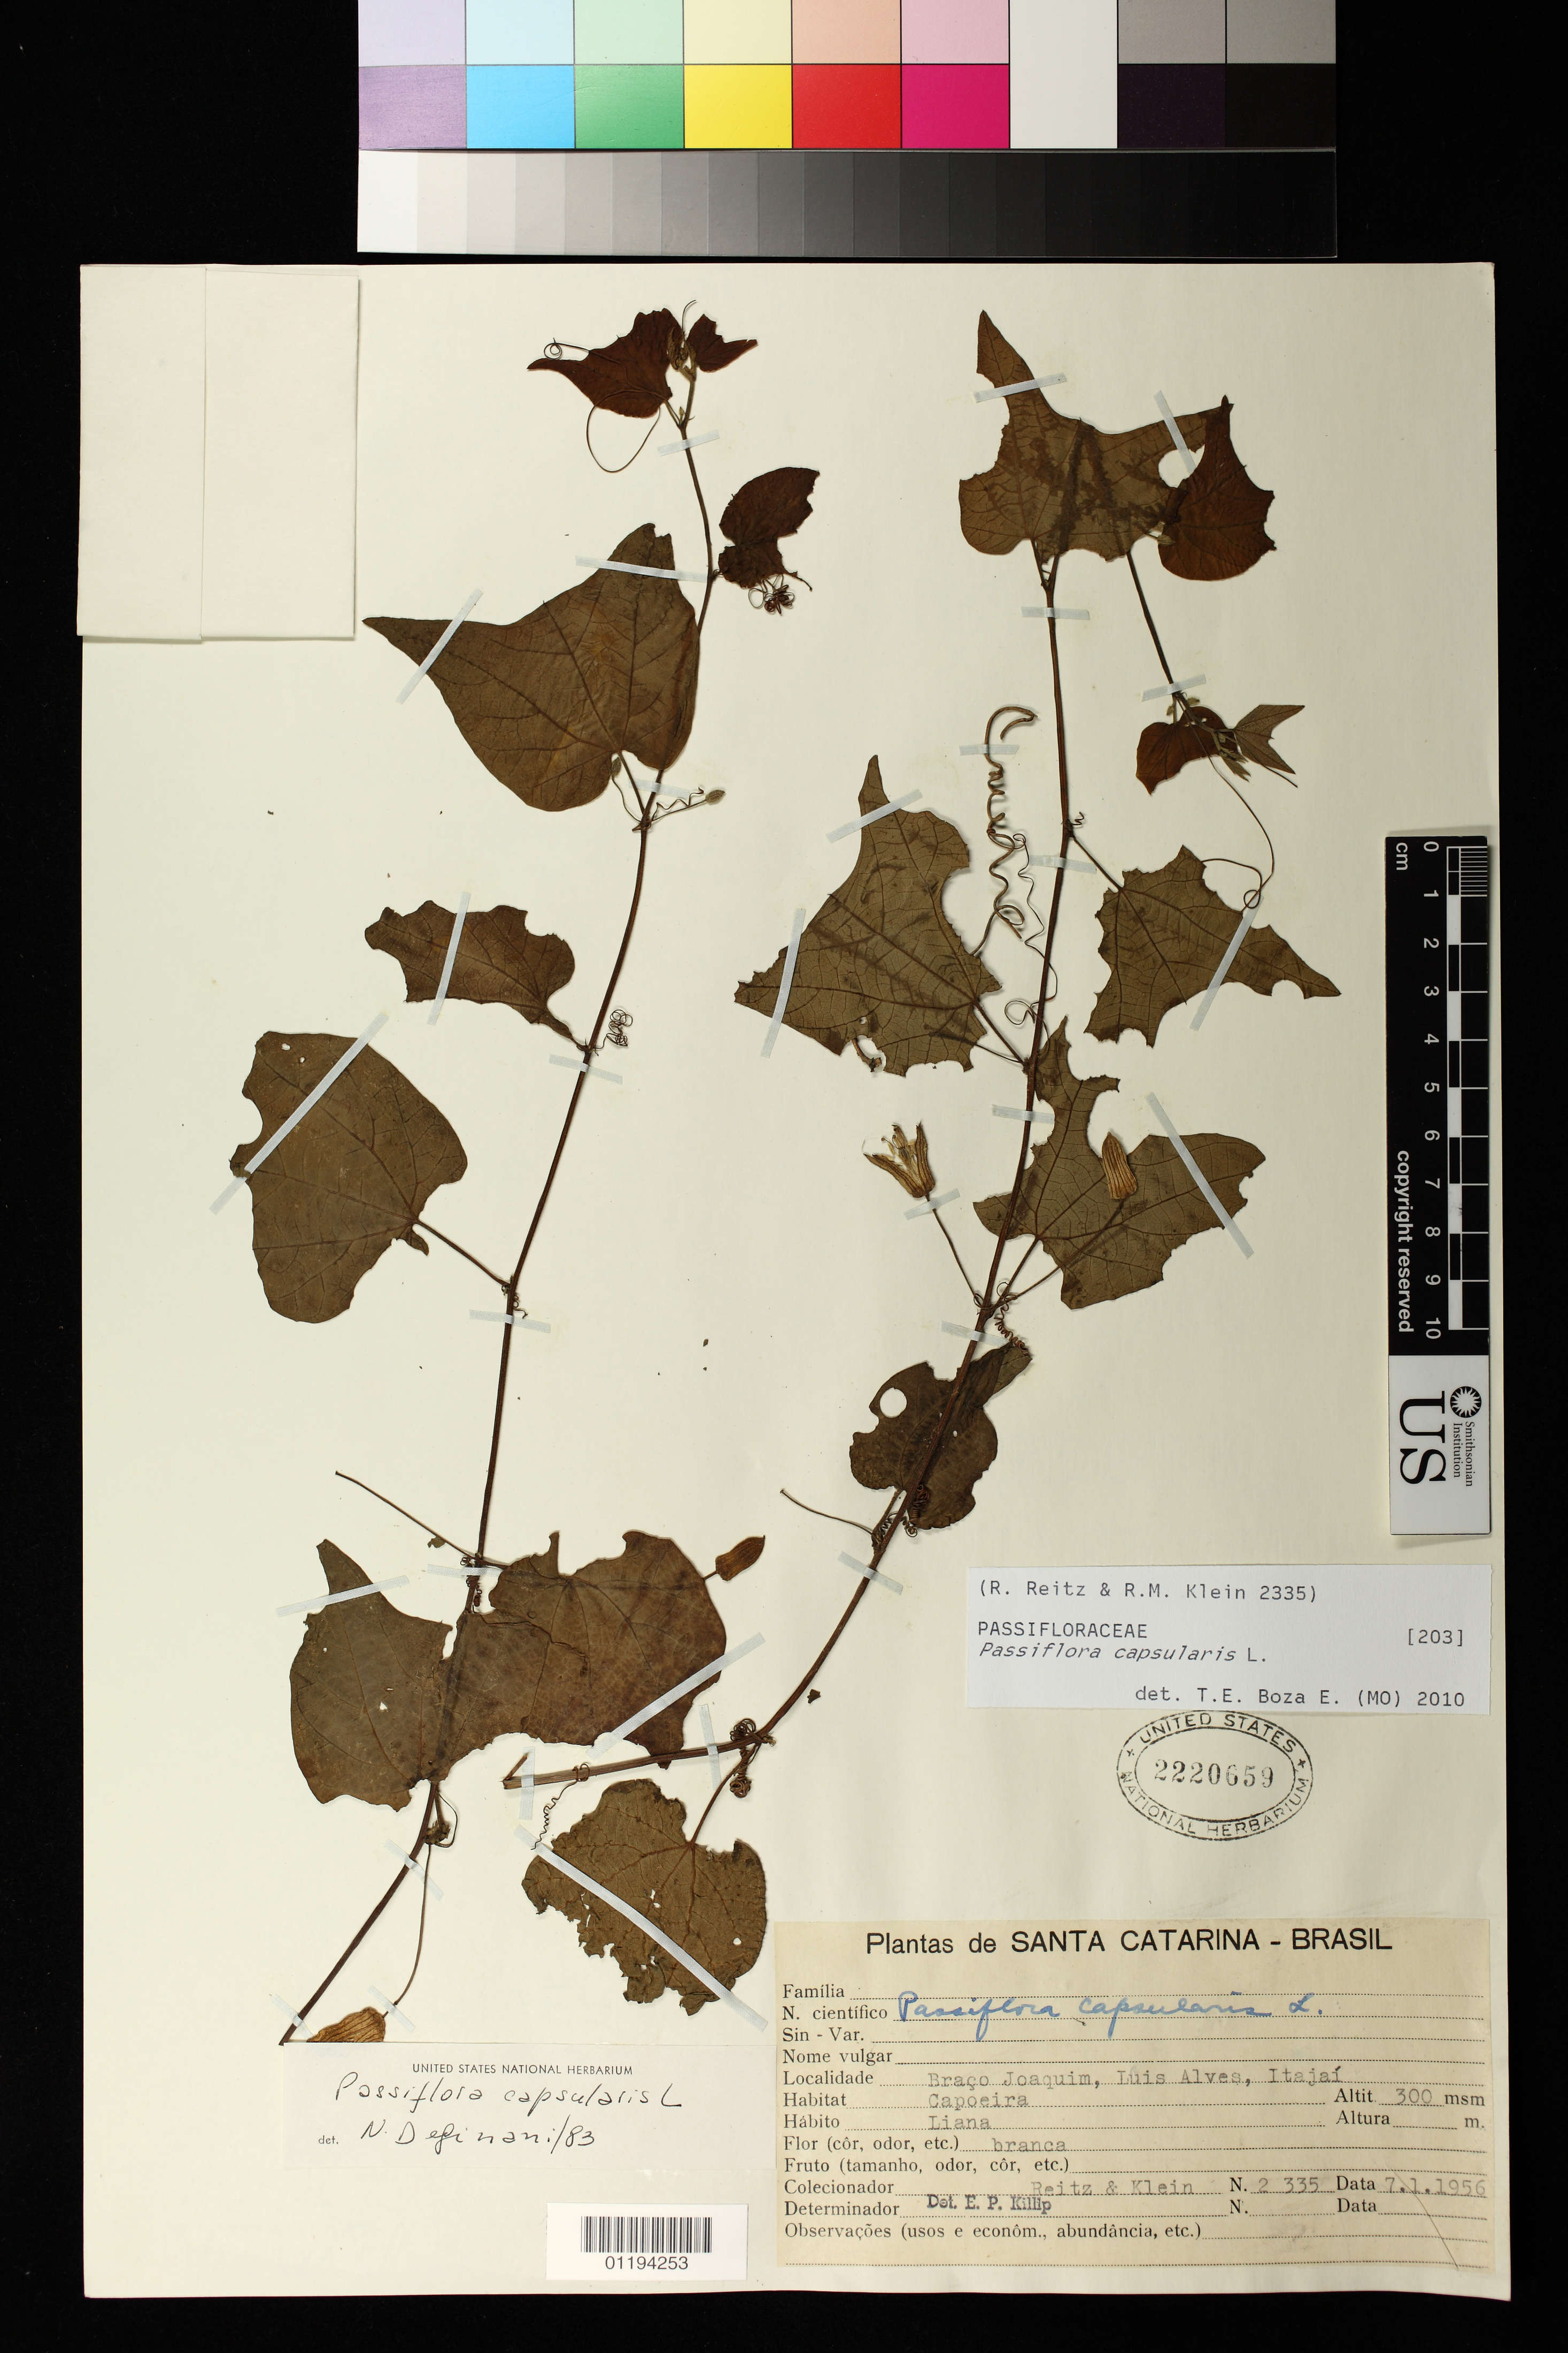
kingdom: Plantae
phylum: Tracheophyta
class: Magnoliopsida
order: Malpighiales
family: Passifloraceae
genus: Passiflora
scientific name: Passiflora capsularis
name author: L.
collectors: R. Reitz & R. M. Klein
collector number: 2335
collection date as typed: Jul 1 1956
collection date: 1956-07-01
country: Brazil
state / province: Santa Catarina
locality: Braco Joaquim, Luis Alves, Itajai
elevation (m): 300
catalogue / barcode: US 2220659